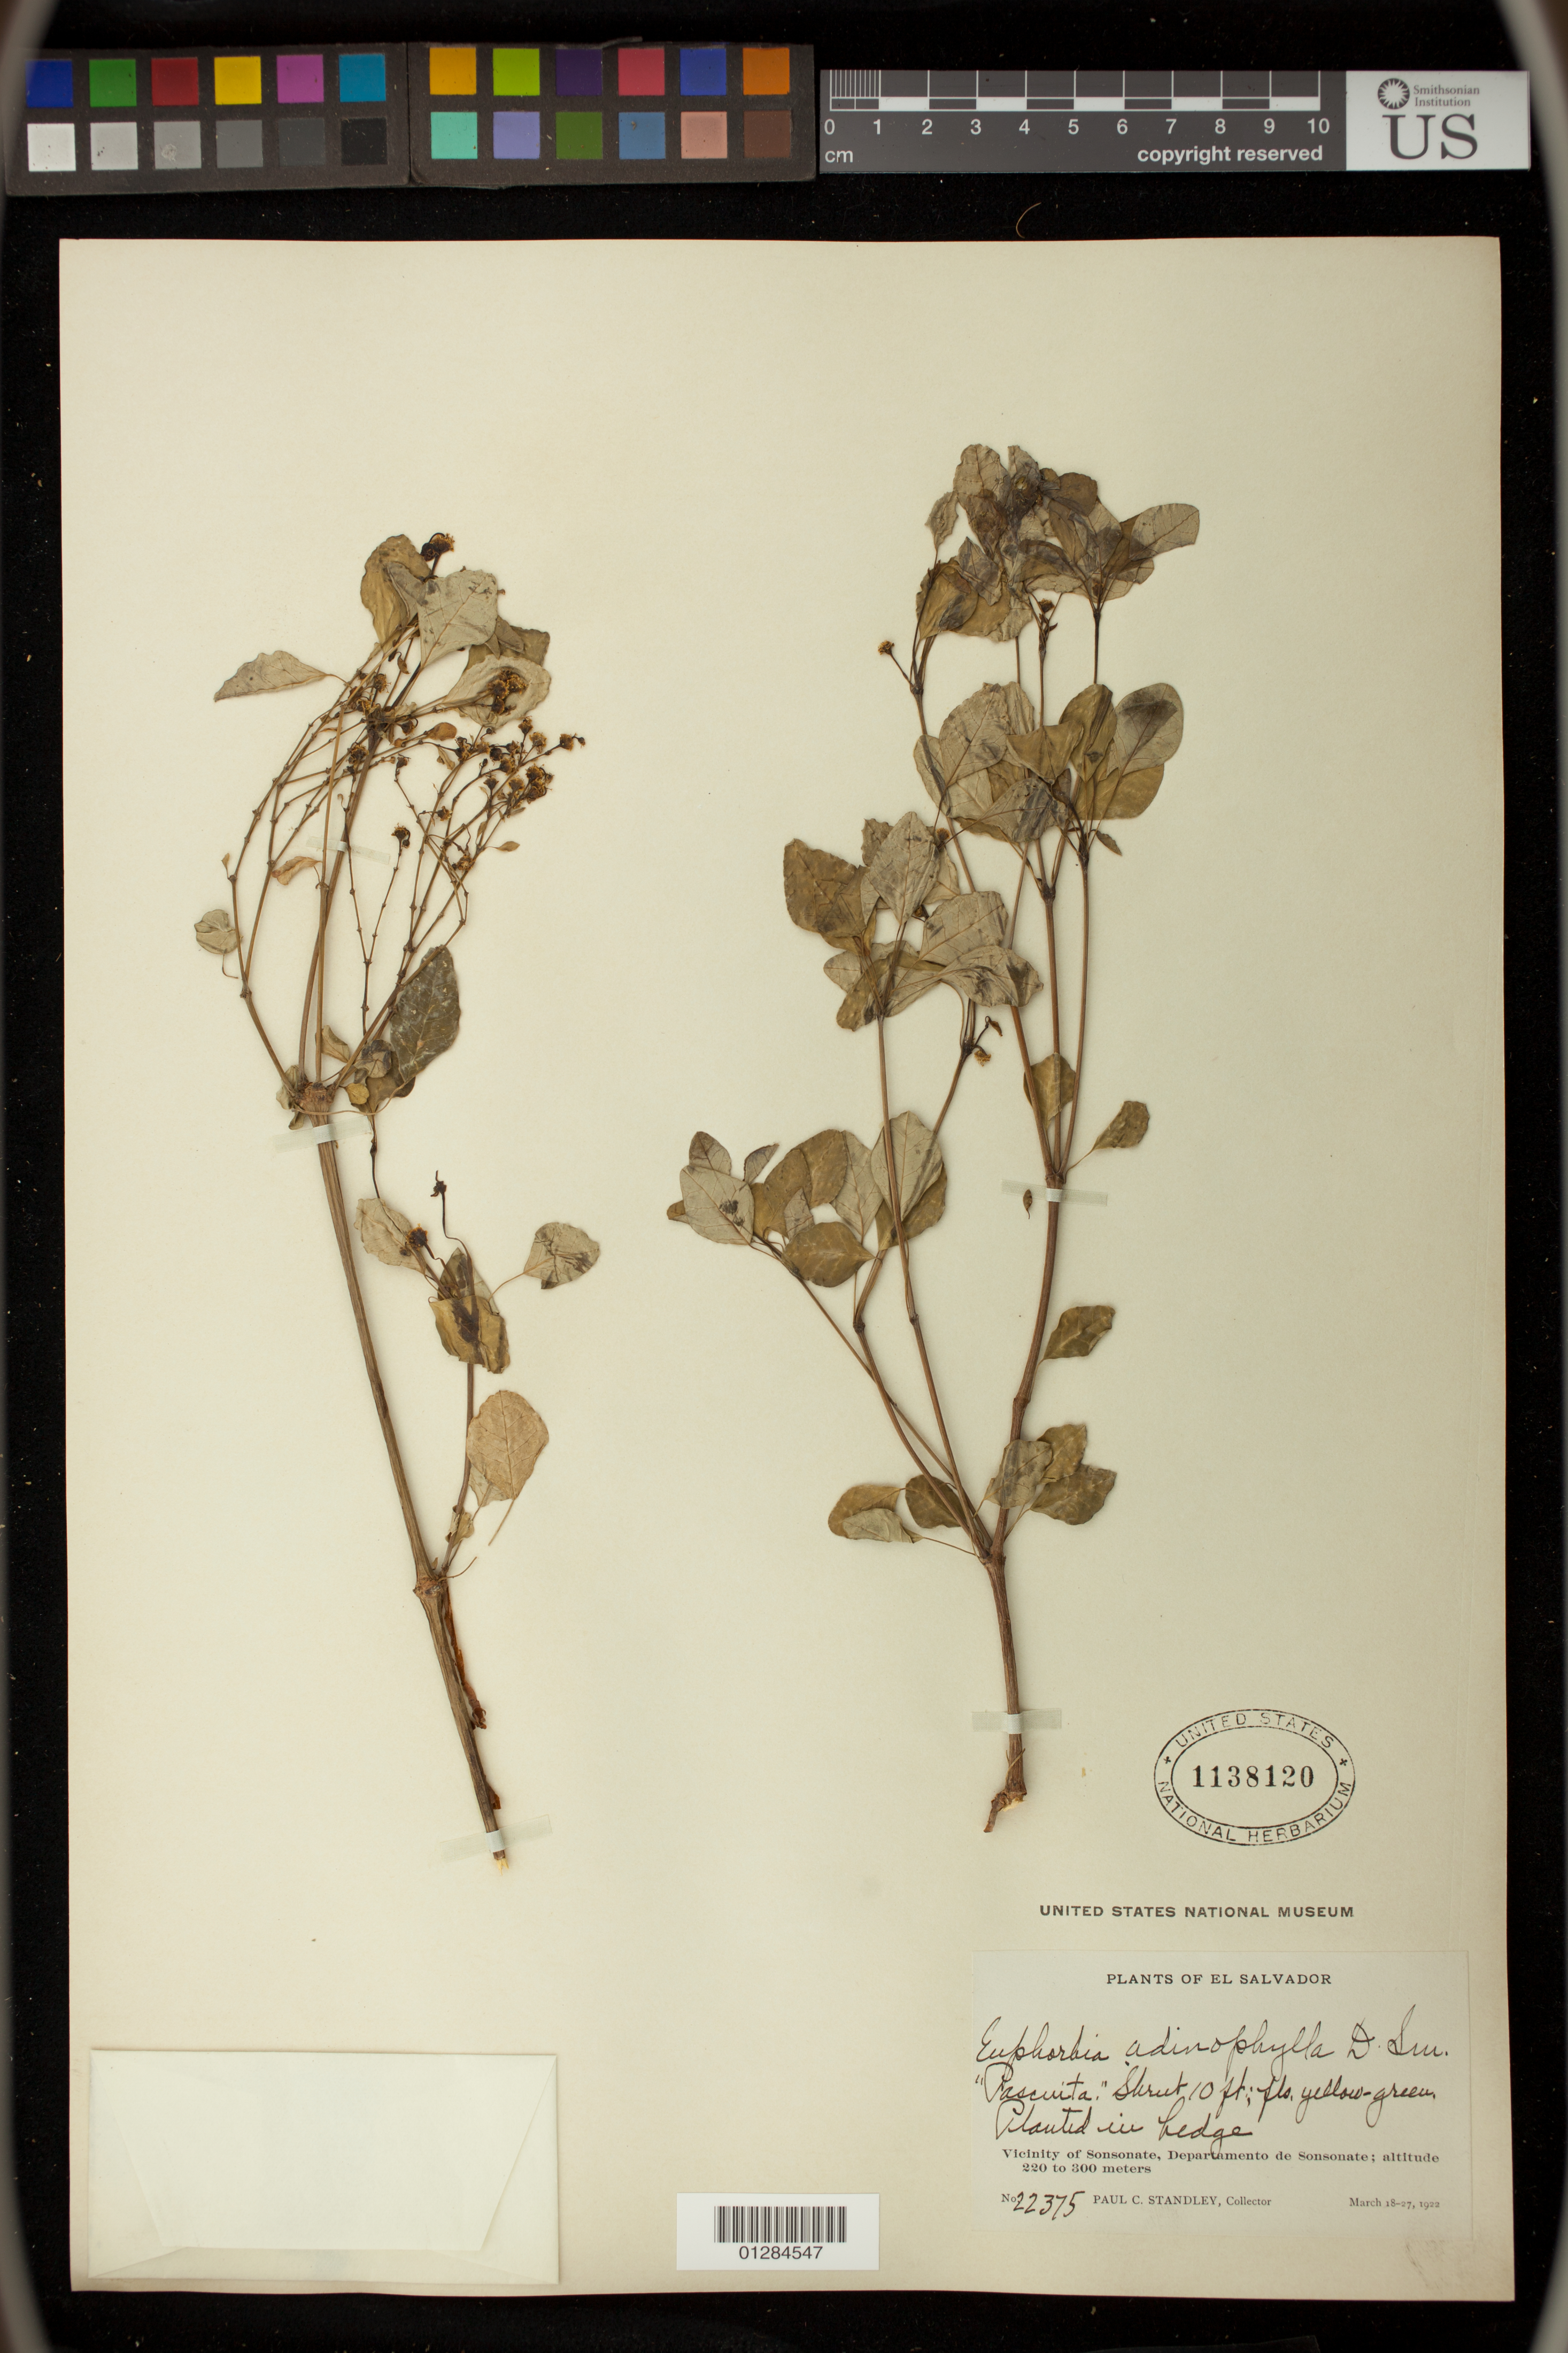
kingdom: Plantae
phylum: Tracheophyta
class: Magnoliopsida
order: Malpighiales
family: Euphorbiaceae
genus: Euphorbia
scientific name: Euphorbia schlechtendalii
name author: Boiss.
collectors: P. C. Standley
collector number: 22375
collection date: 1922-03-18/1922-03-27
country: El Salvador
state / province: Sonsonate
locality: Vicinity of Sonsonate.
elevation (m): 220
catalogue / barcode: US 1128120